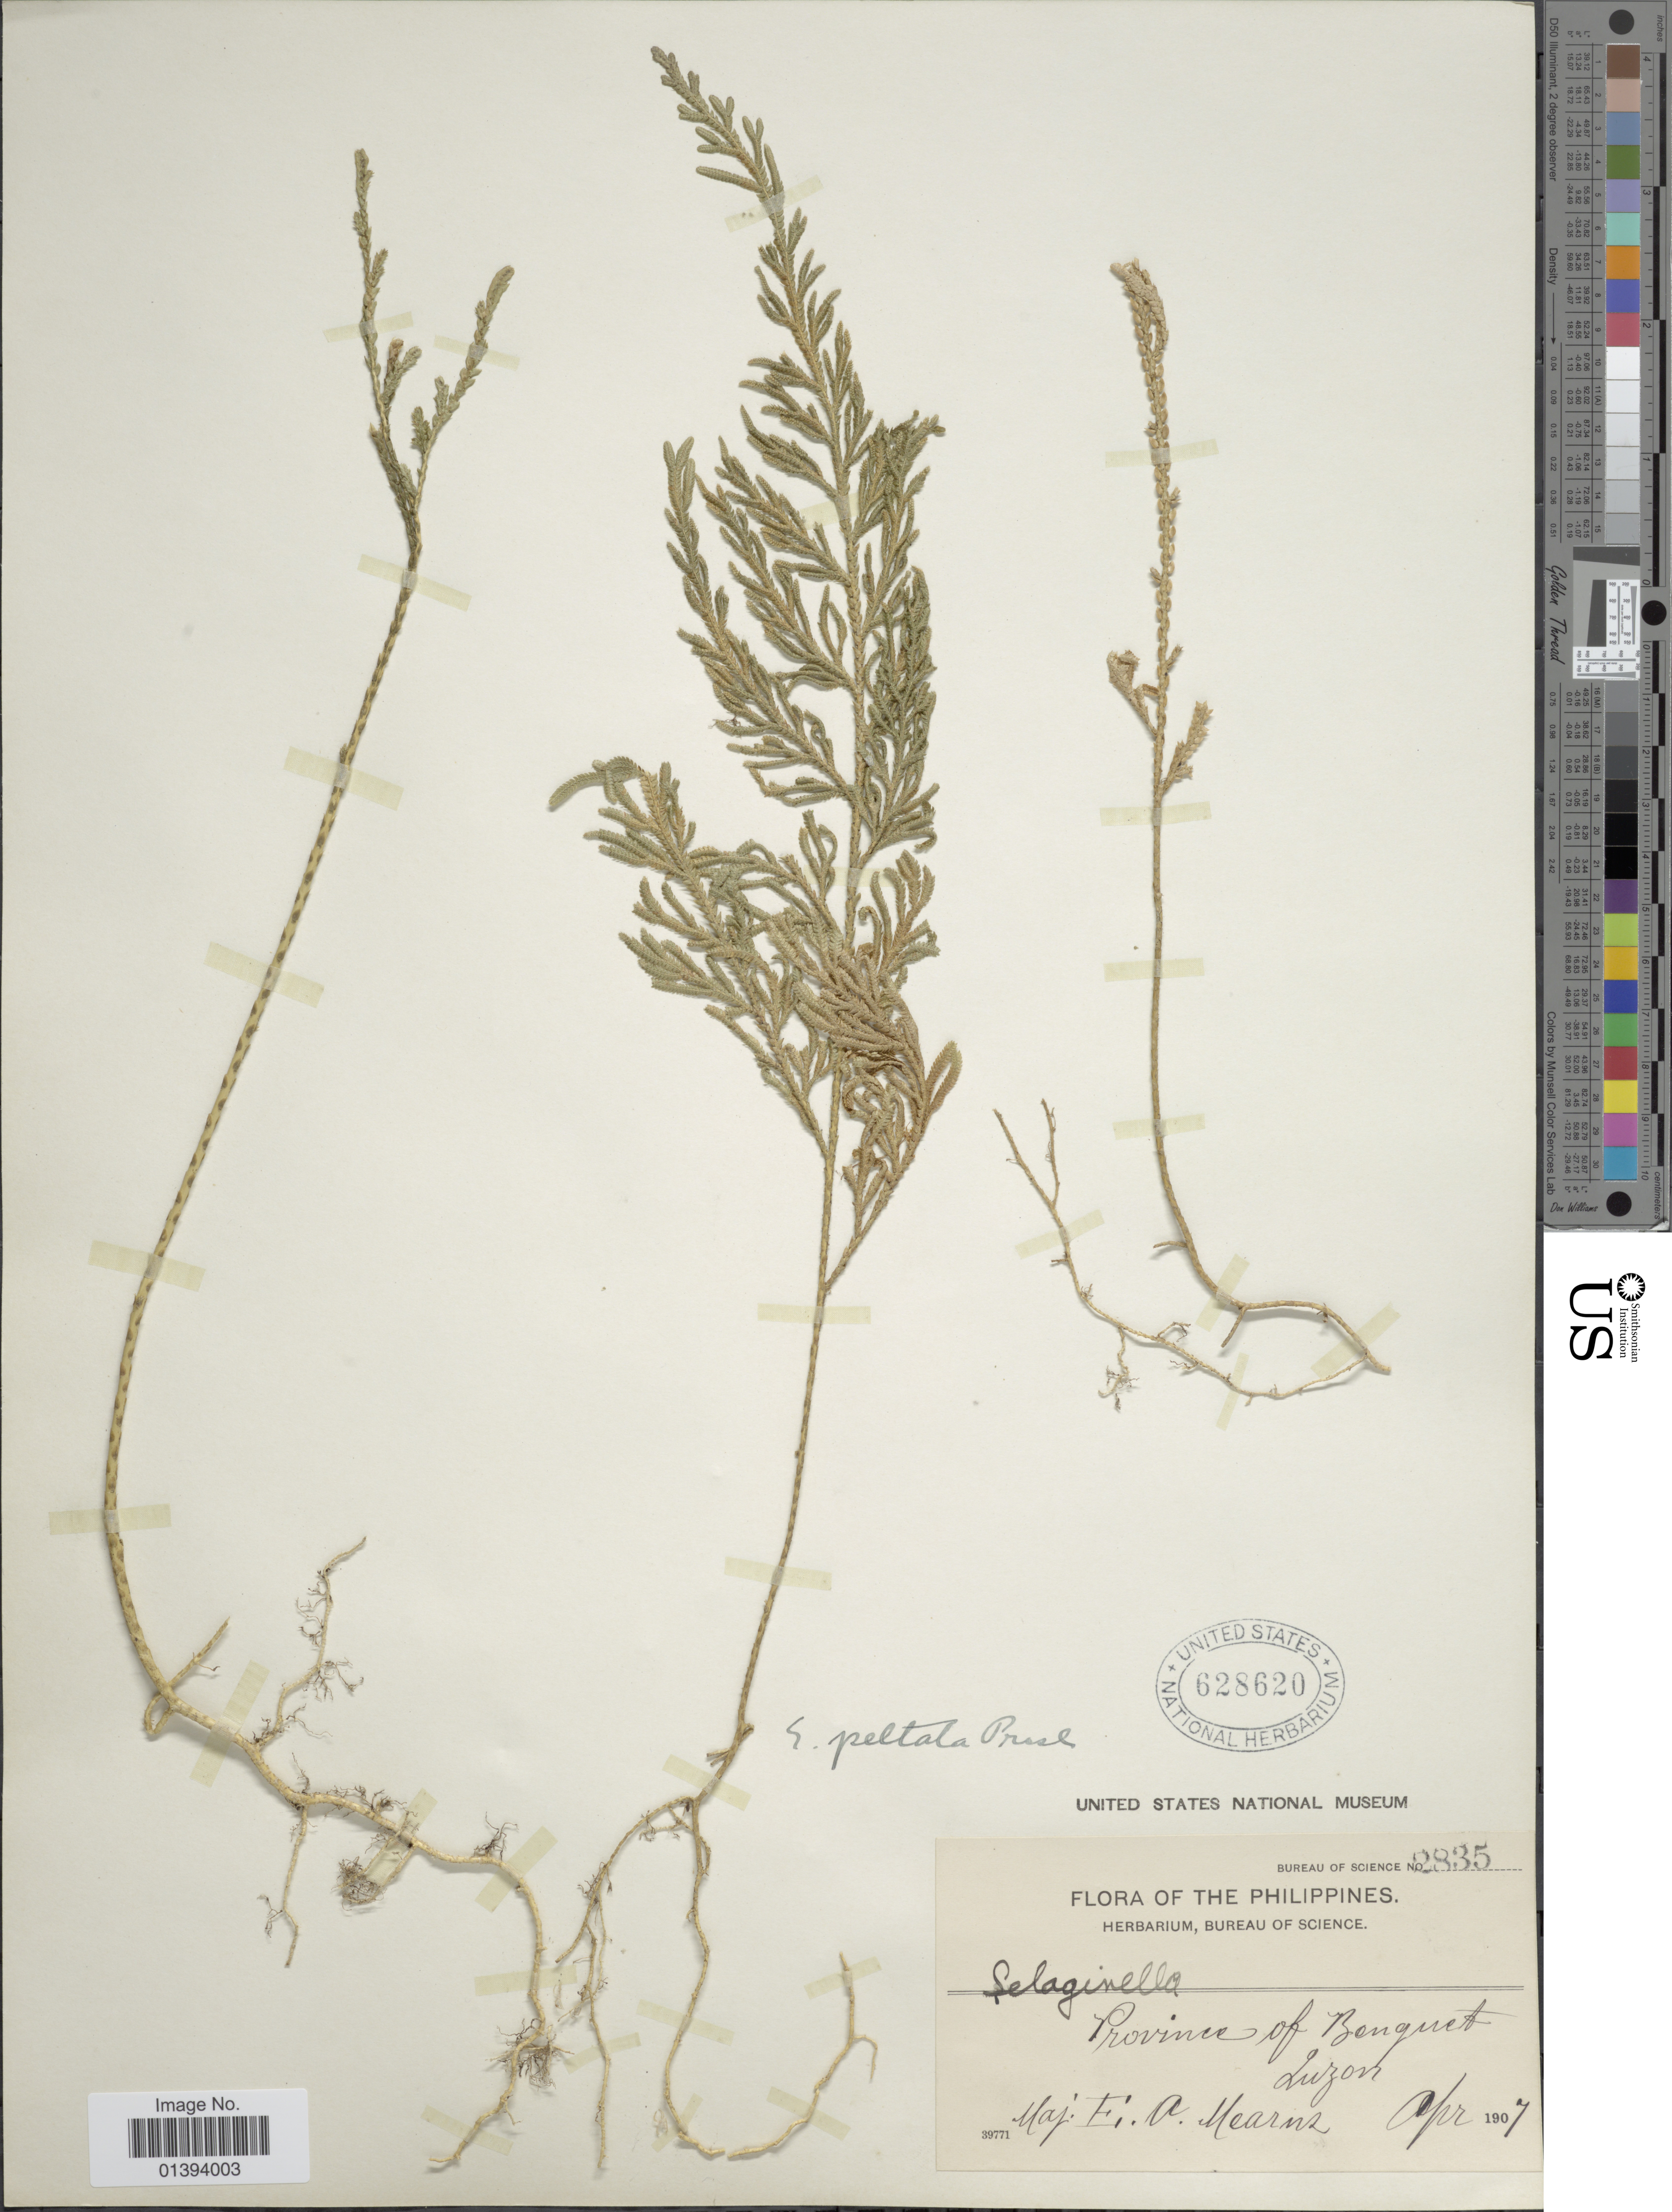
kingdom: Plantae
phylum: Tracheophyta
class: Lycopodiopsida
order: Selaginellales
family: Selaginellaceae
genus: Selaginella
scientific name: Selaginella peltata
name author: C. Presl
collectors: E. A. Mearns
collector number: Bureau of Science 2835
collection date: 1907-04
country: Philippines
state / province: Central Luzon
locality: Province of Benguet, Luzon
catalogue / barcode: US 628620